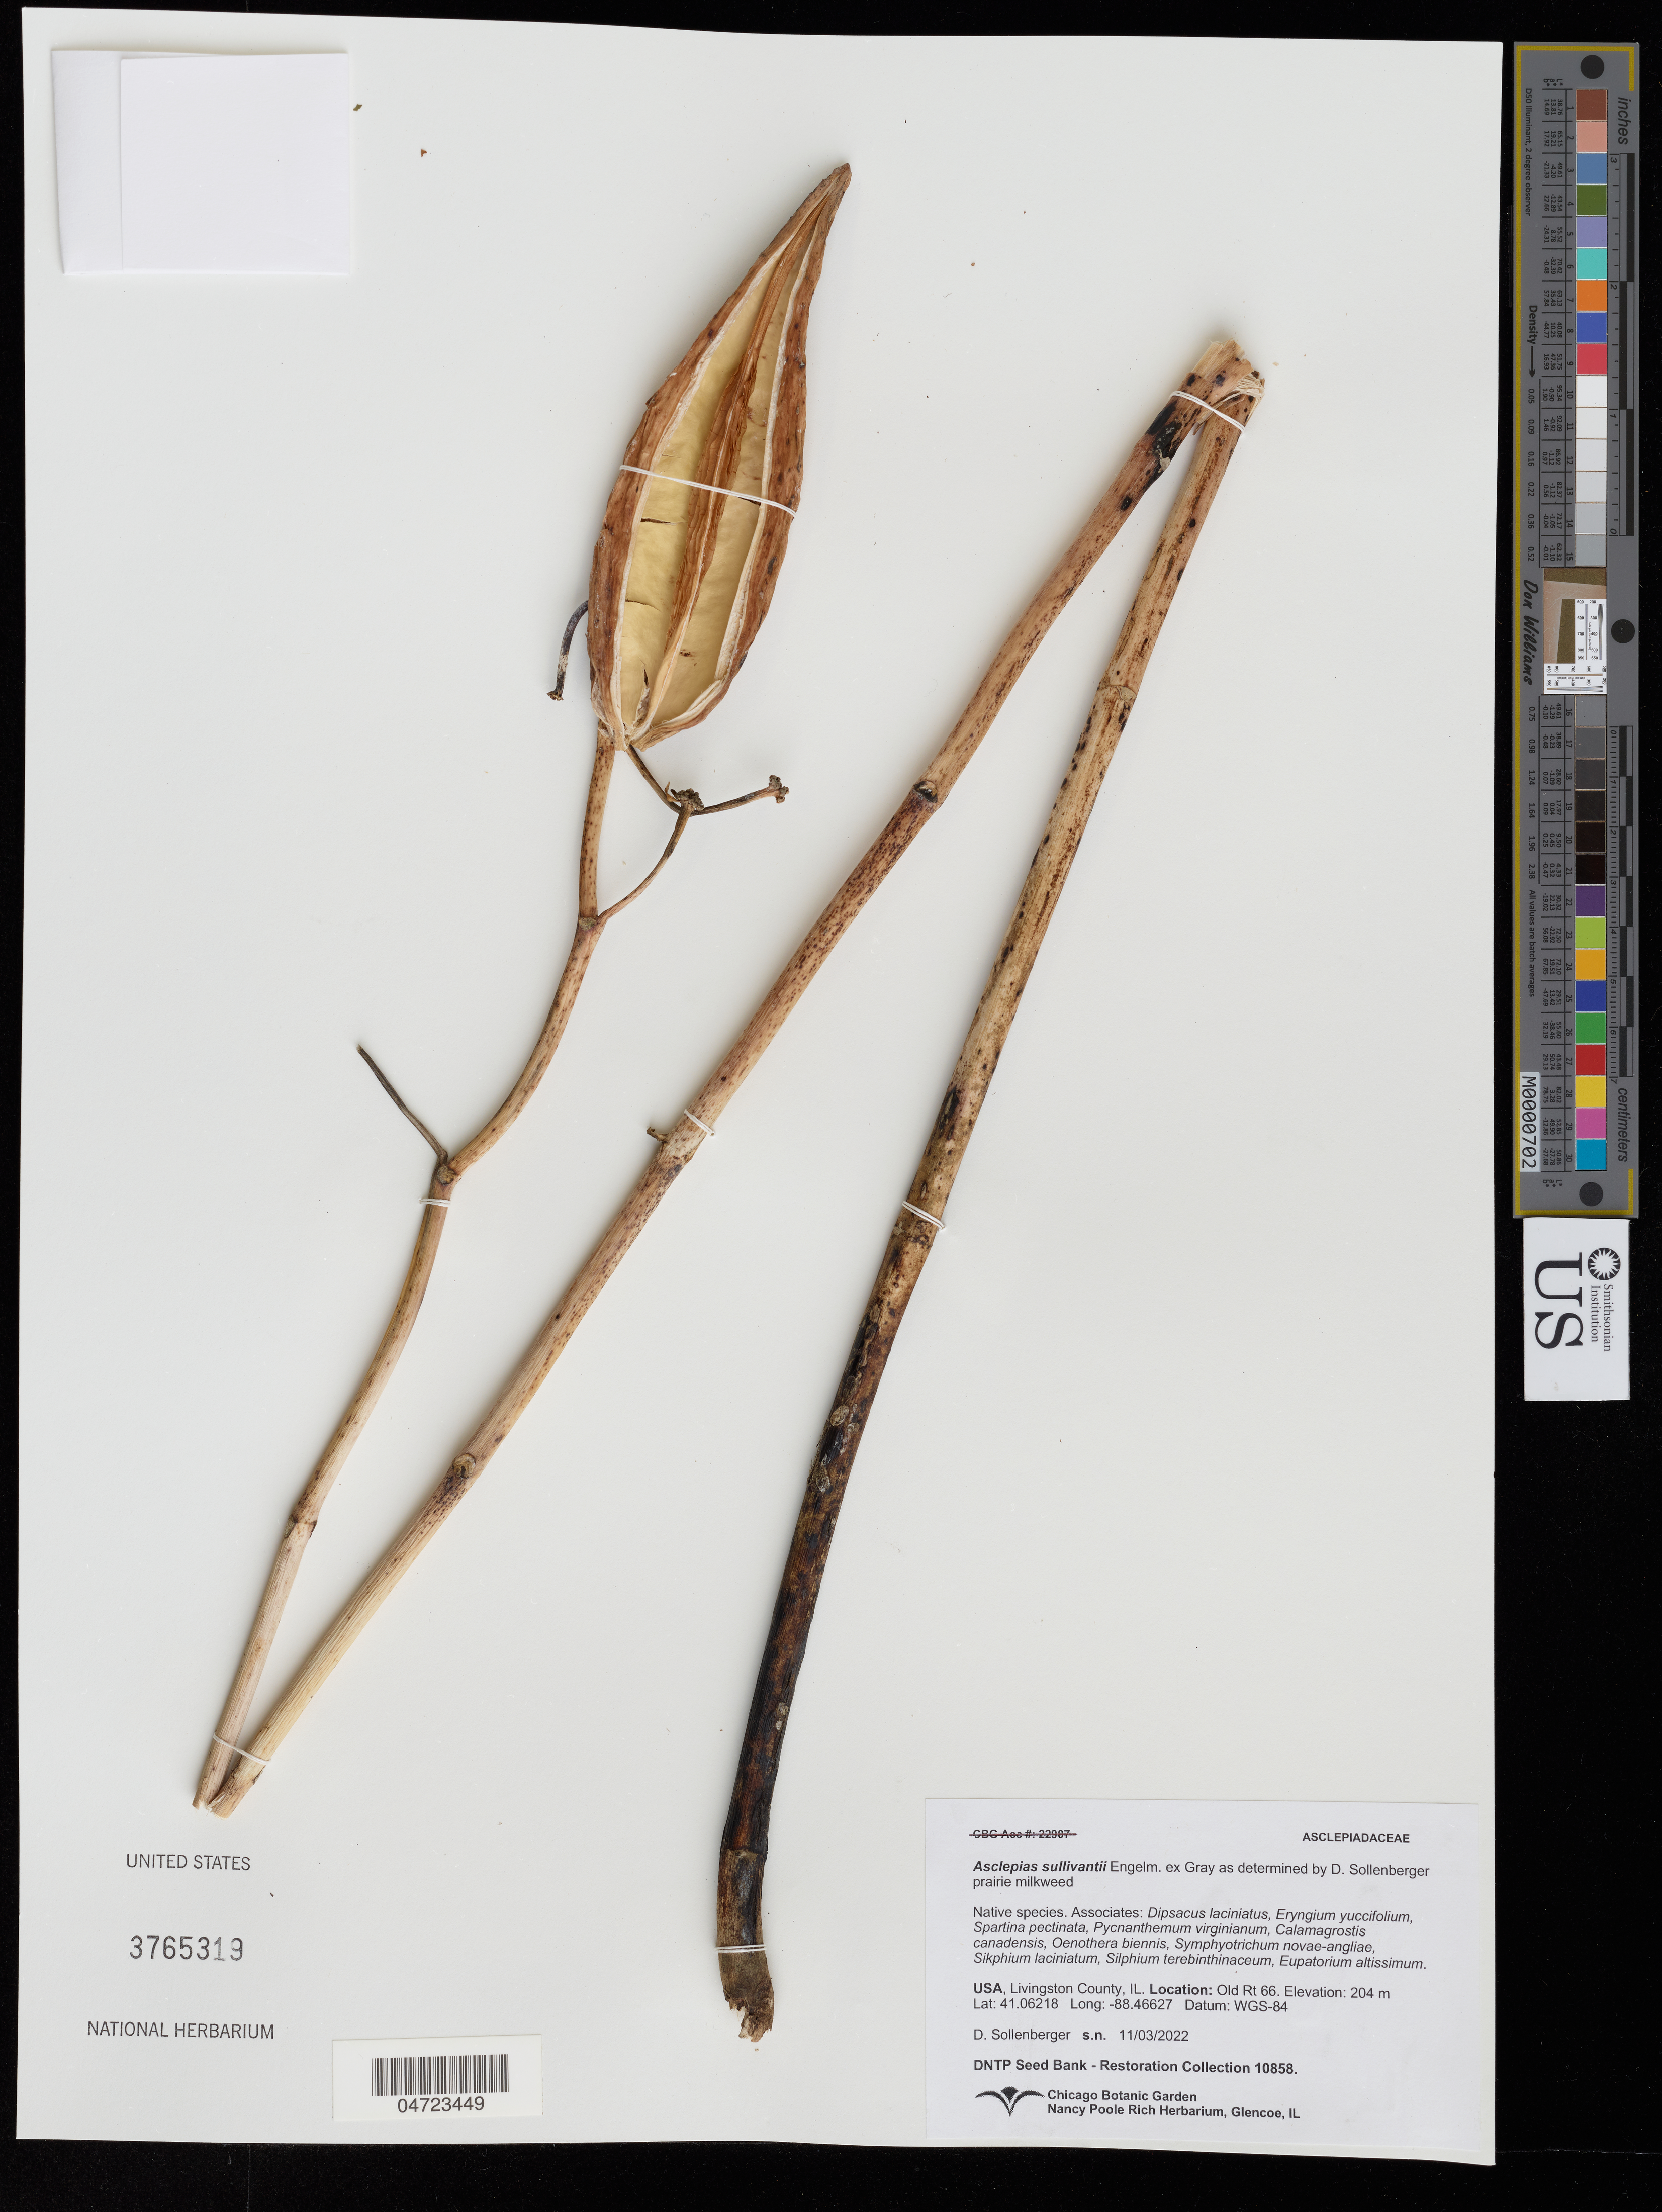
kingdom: Plantae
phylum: Tracheophyta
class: Magnoliopsida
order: Gentianales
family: Apocynaceae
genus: Asclepias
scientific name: Asclepias sullivantii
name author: Engelm. ex A. Gray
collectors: D. Sollenberger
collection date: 2022-11-03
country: United States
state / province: Illinois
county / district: Livingston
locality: Livingston County. Old Rt 66.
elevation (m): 204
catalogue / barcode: US 3765319